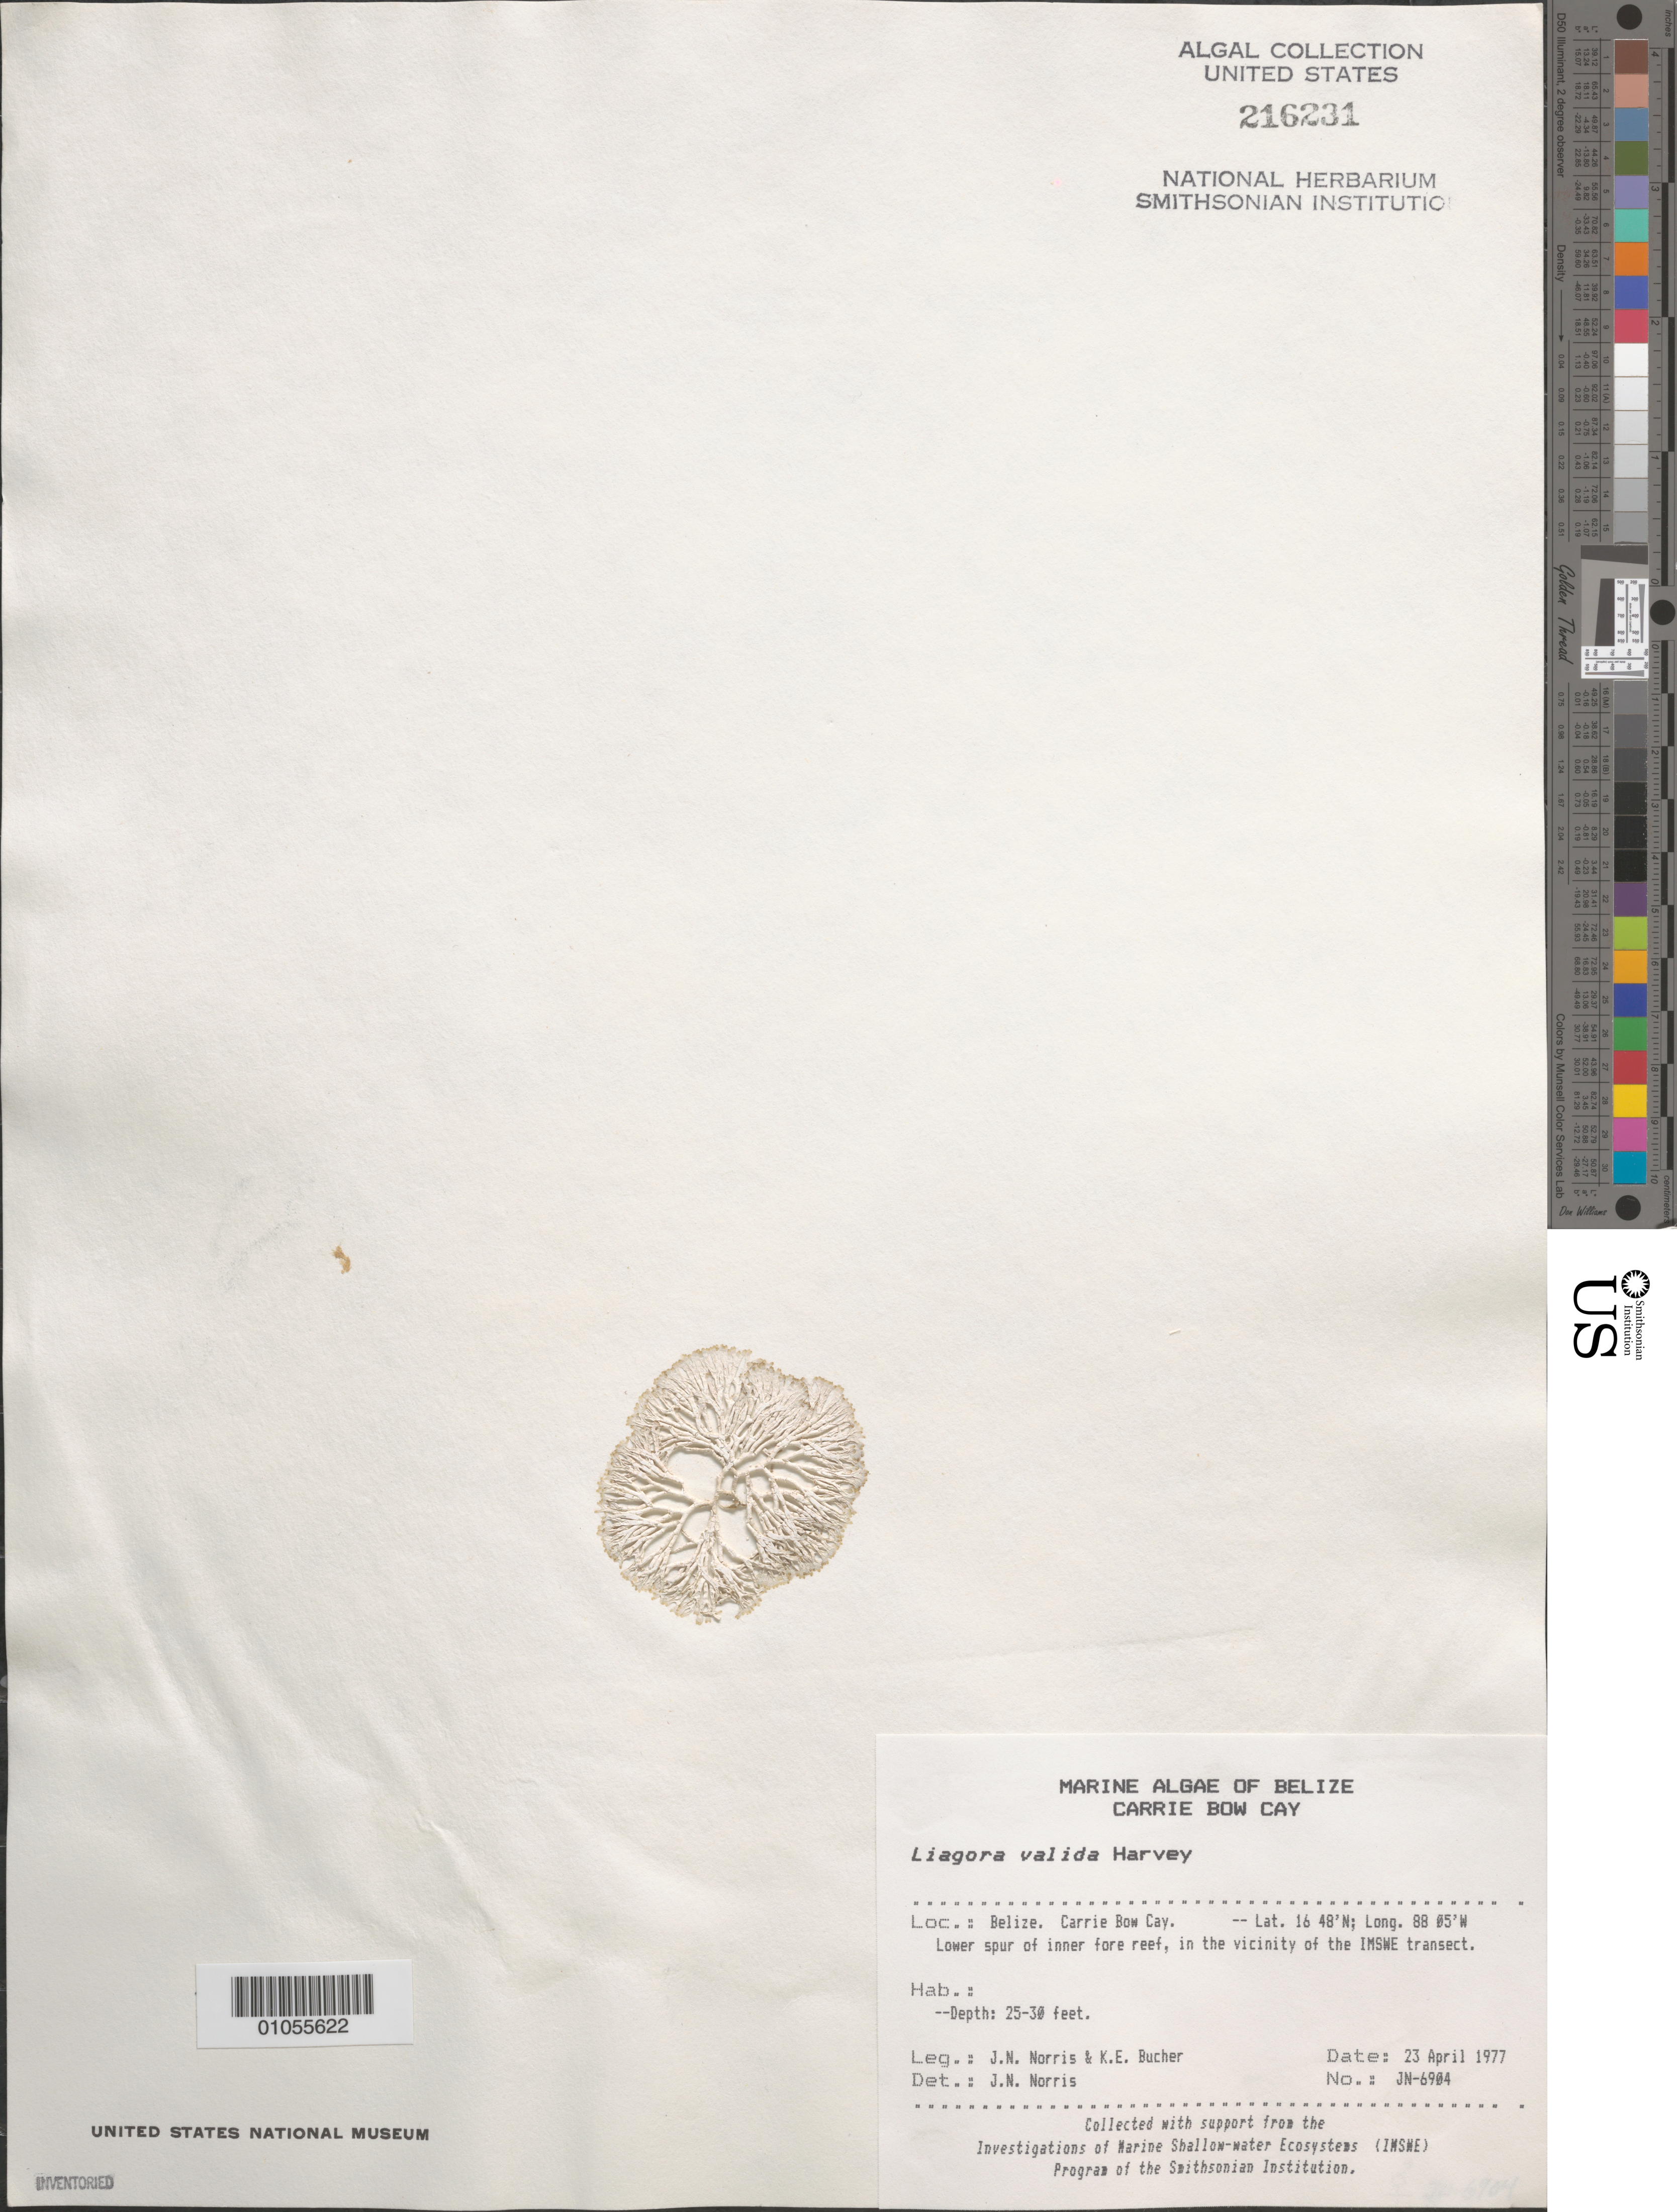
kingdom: Plantae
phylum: Rhodophyta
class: Florideophyceae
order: Nemaliales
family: Liagoraceae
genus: Titanophycus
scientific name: Titanophycus validus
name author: (Harv.) Huisman et al.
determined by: Algae name updating Project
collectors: J. N. Norris & K. E. Bucher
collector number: JN-6904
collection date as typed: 23 Apr 1977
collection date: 1977-04-23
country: Belize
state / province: Stann Creek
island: Carrie Bow Cay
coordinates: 16 48'N, 88 05'W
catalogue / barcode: US 216231